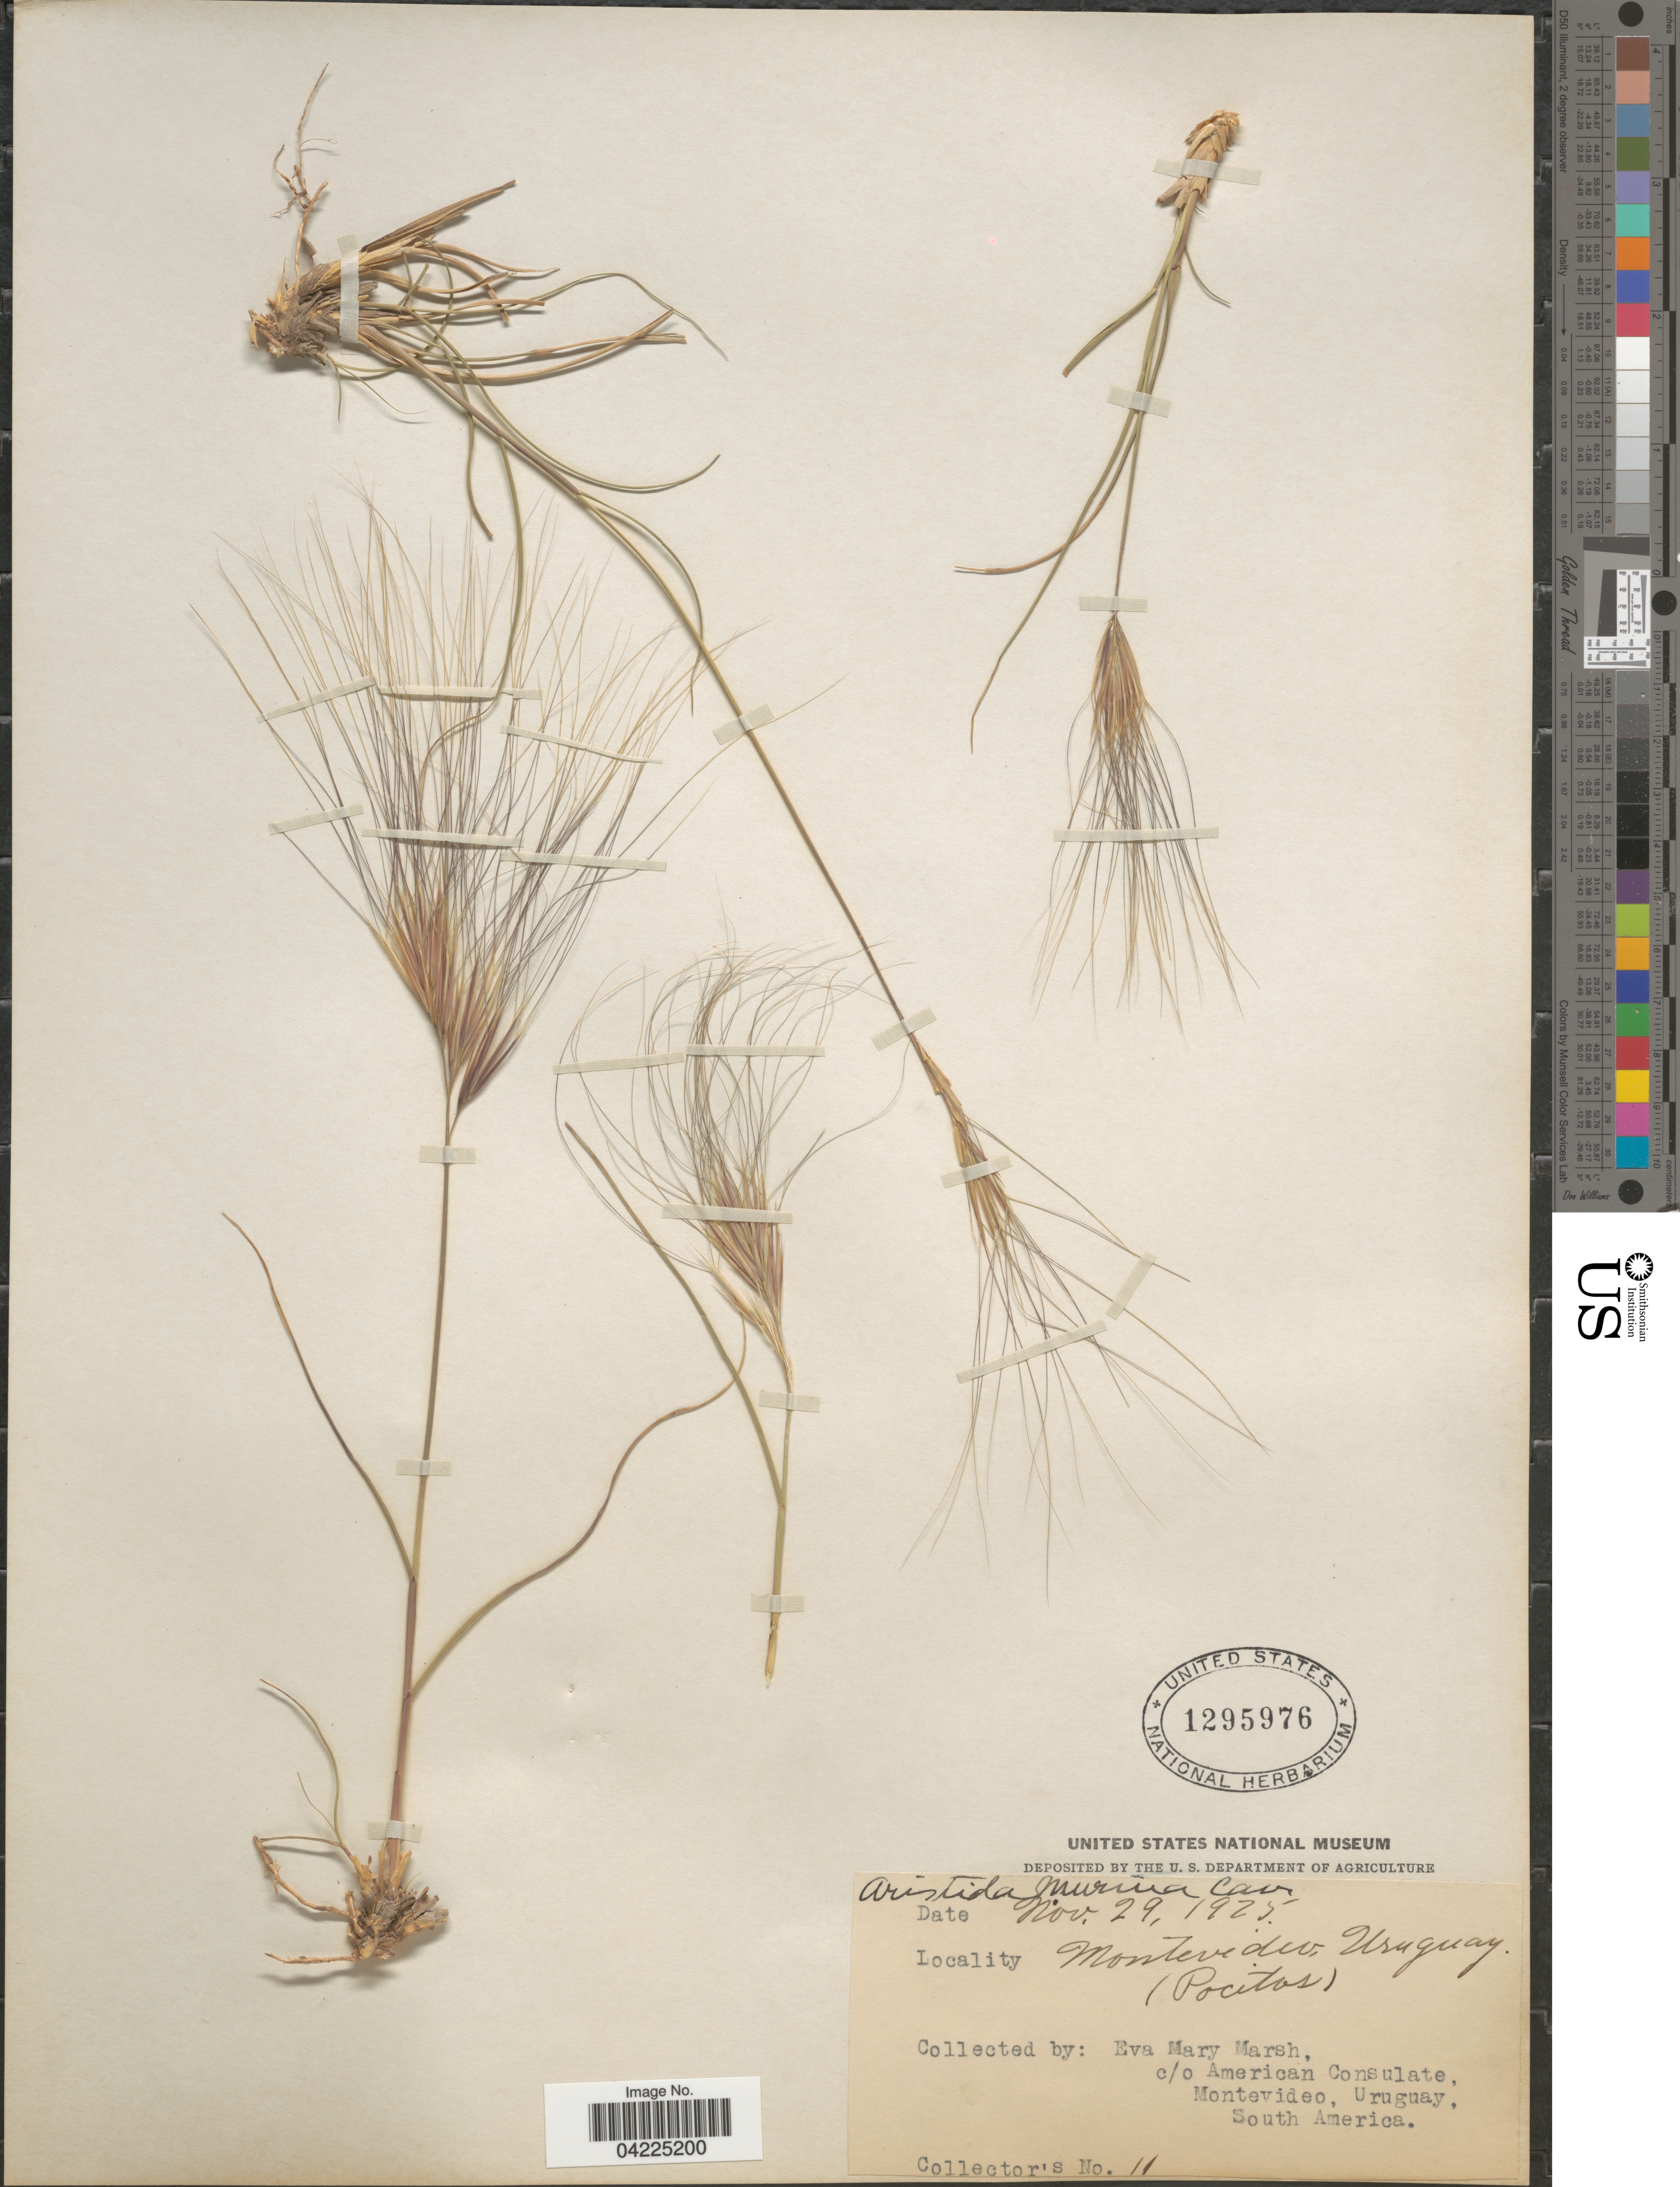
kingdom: Plantae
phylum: Tracheophyta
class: Liliopsida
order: Poales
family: Poaceae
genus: Aristida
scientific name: Aristida murina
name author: Cav.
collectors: E. Marsh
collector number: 11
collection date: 1925-11-29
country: Uruguay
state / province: Montevideo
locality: (Pocitos).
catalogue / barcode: US 1295976